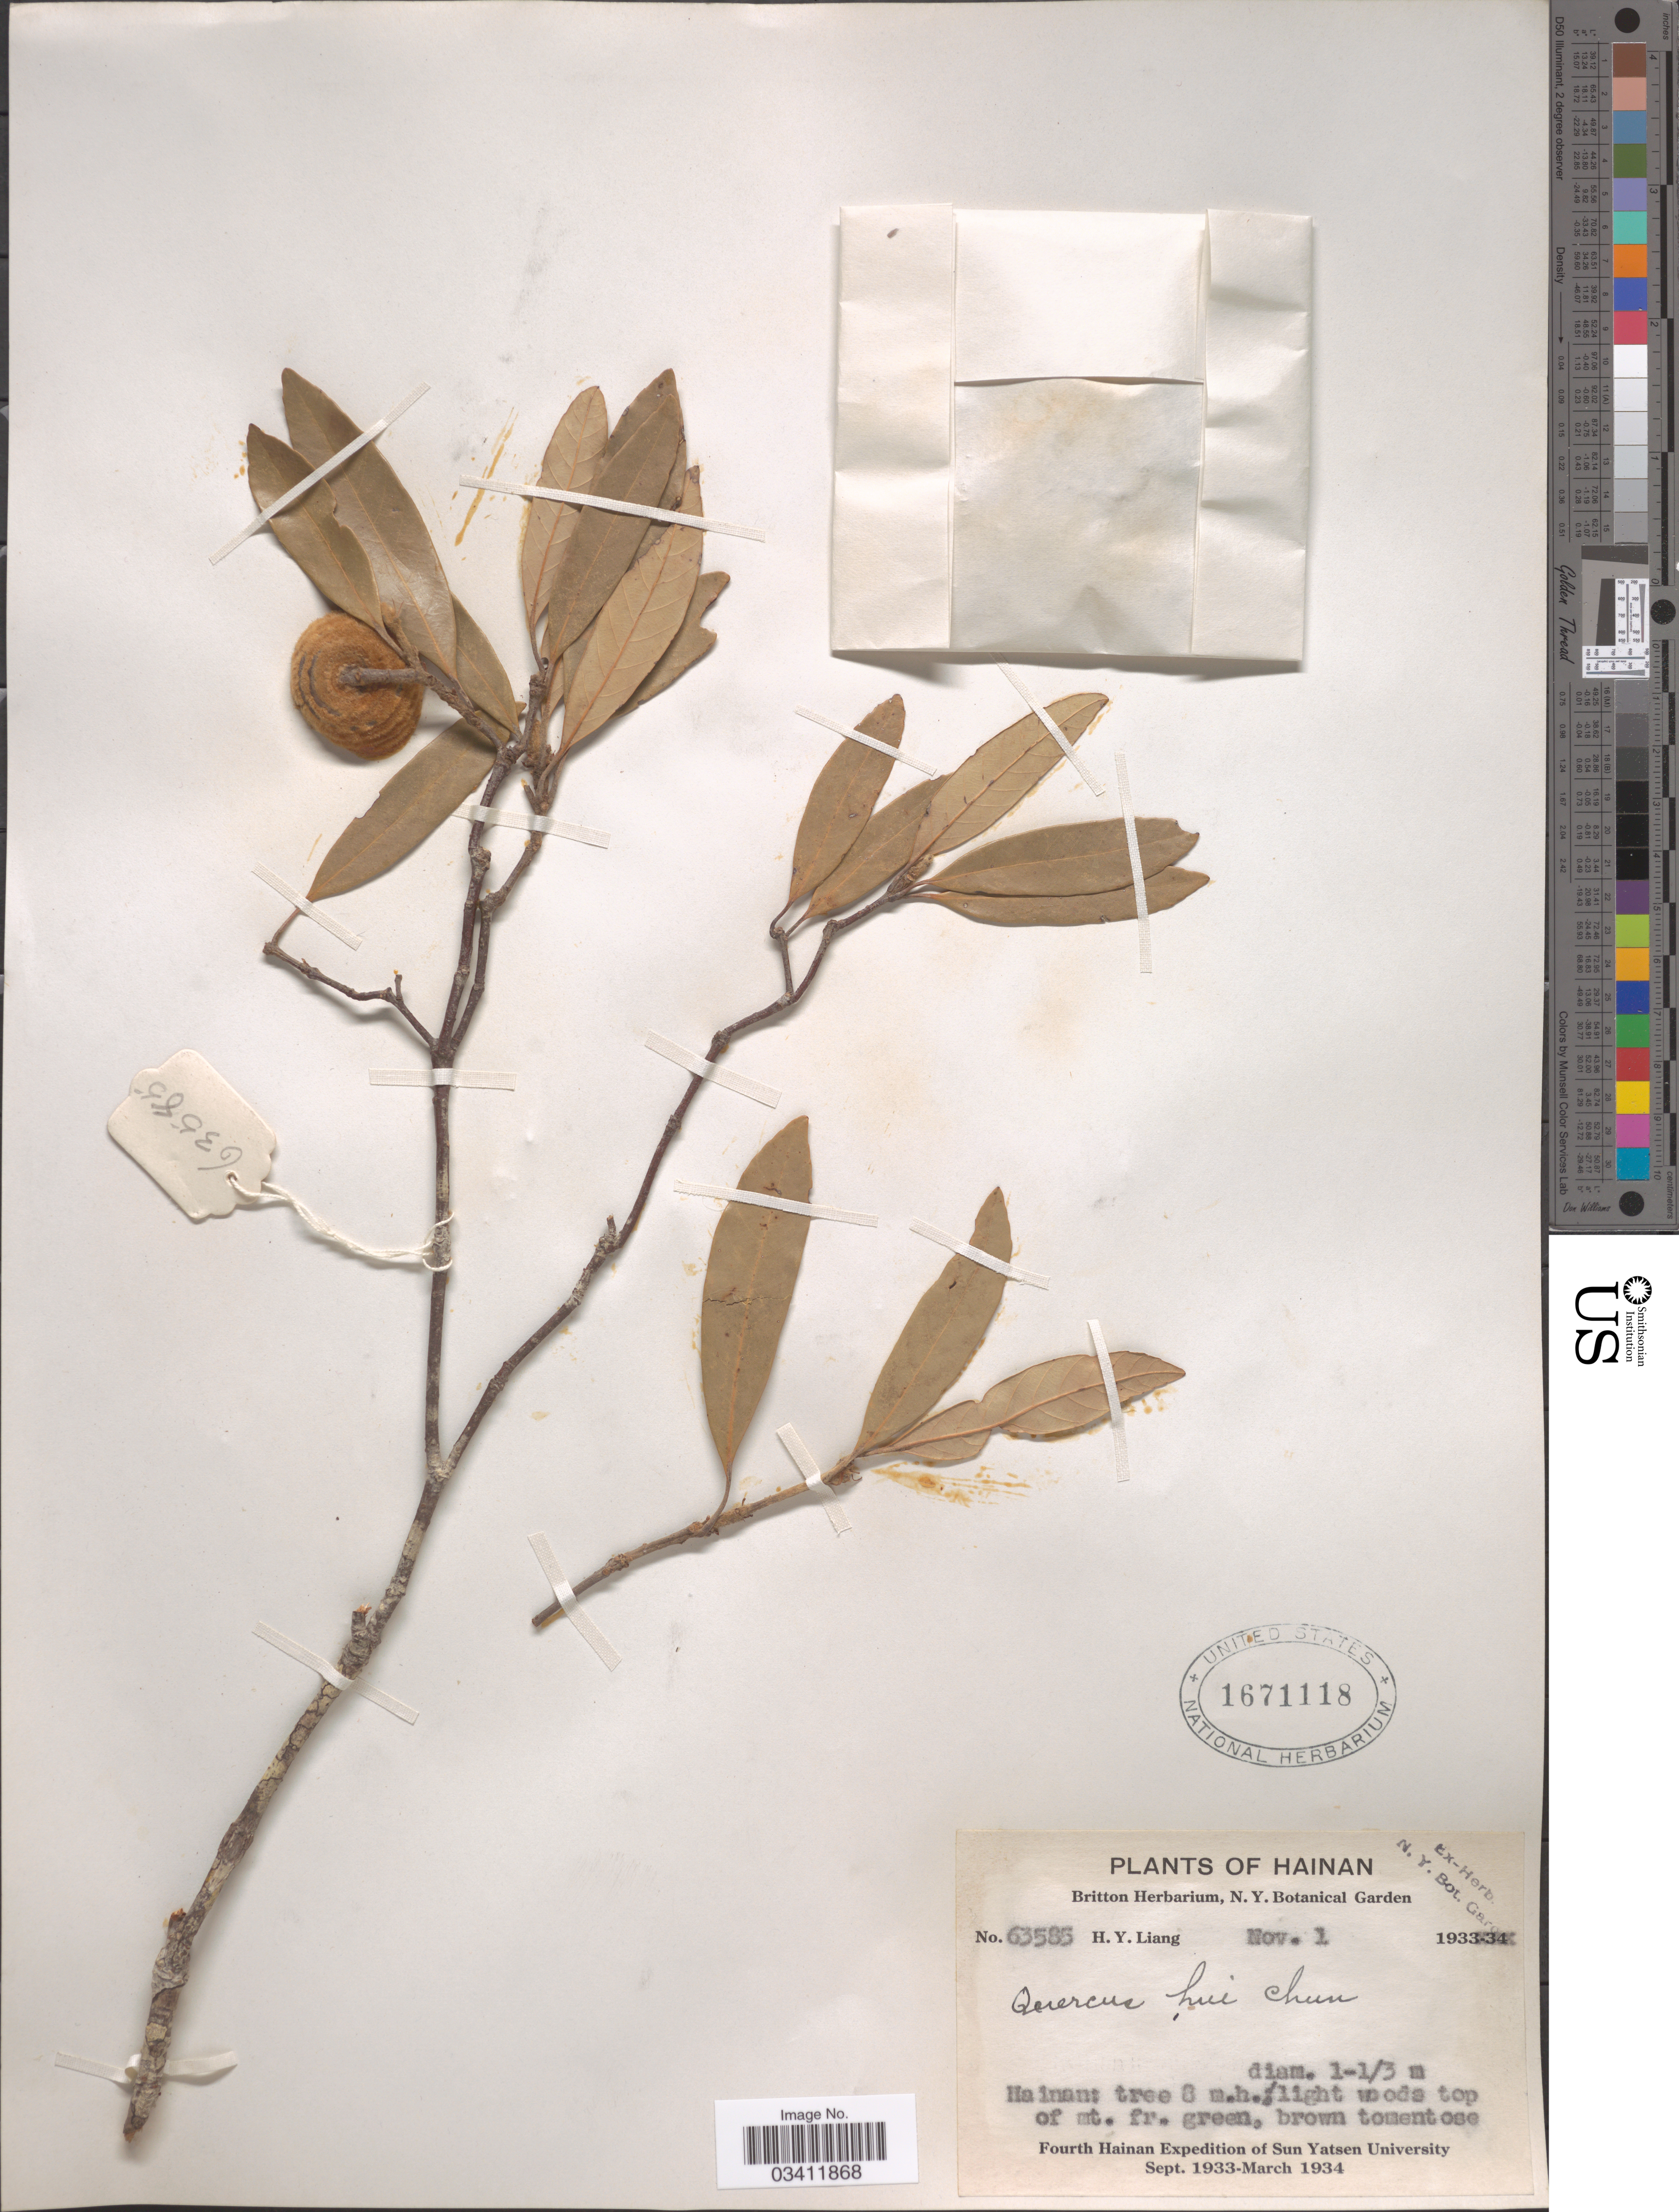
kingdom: Plantae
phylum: Tracheophyta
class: Magnoliopsida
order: Fagales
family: Fagaceae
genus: Quercus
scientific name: Quercus hui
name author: Chun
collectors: H. Y. Liang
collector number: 63585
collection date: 1933-11-01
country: China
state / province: Hainan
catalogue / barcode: US 1671118